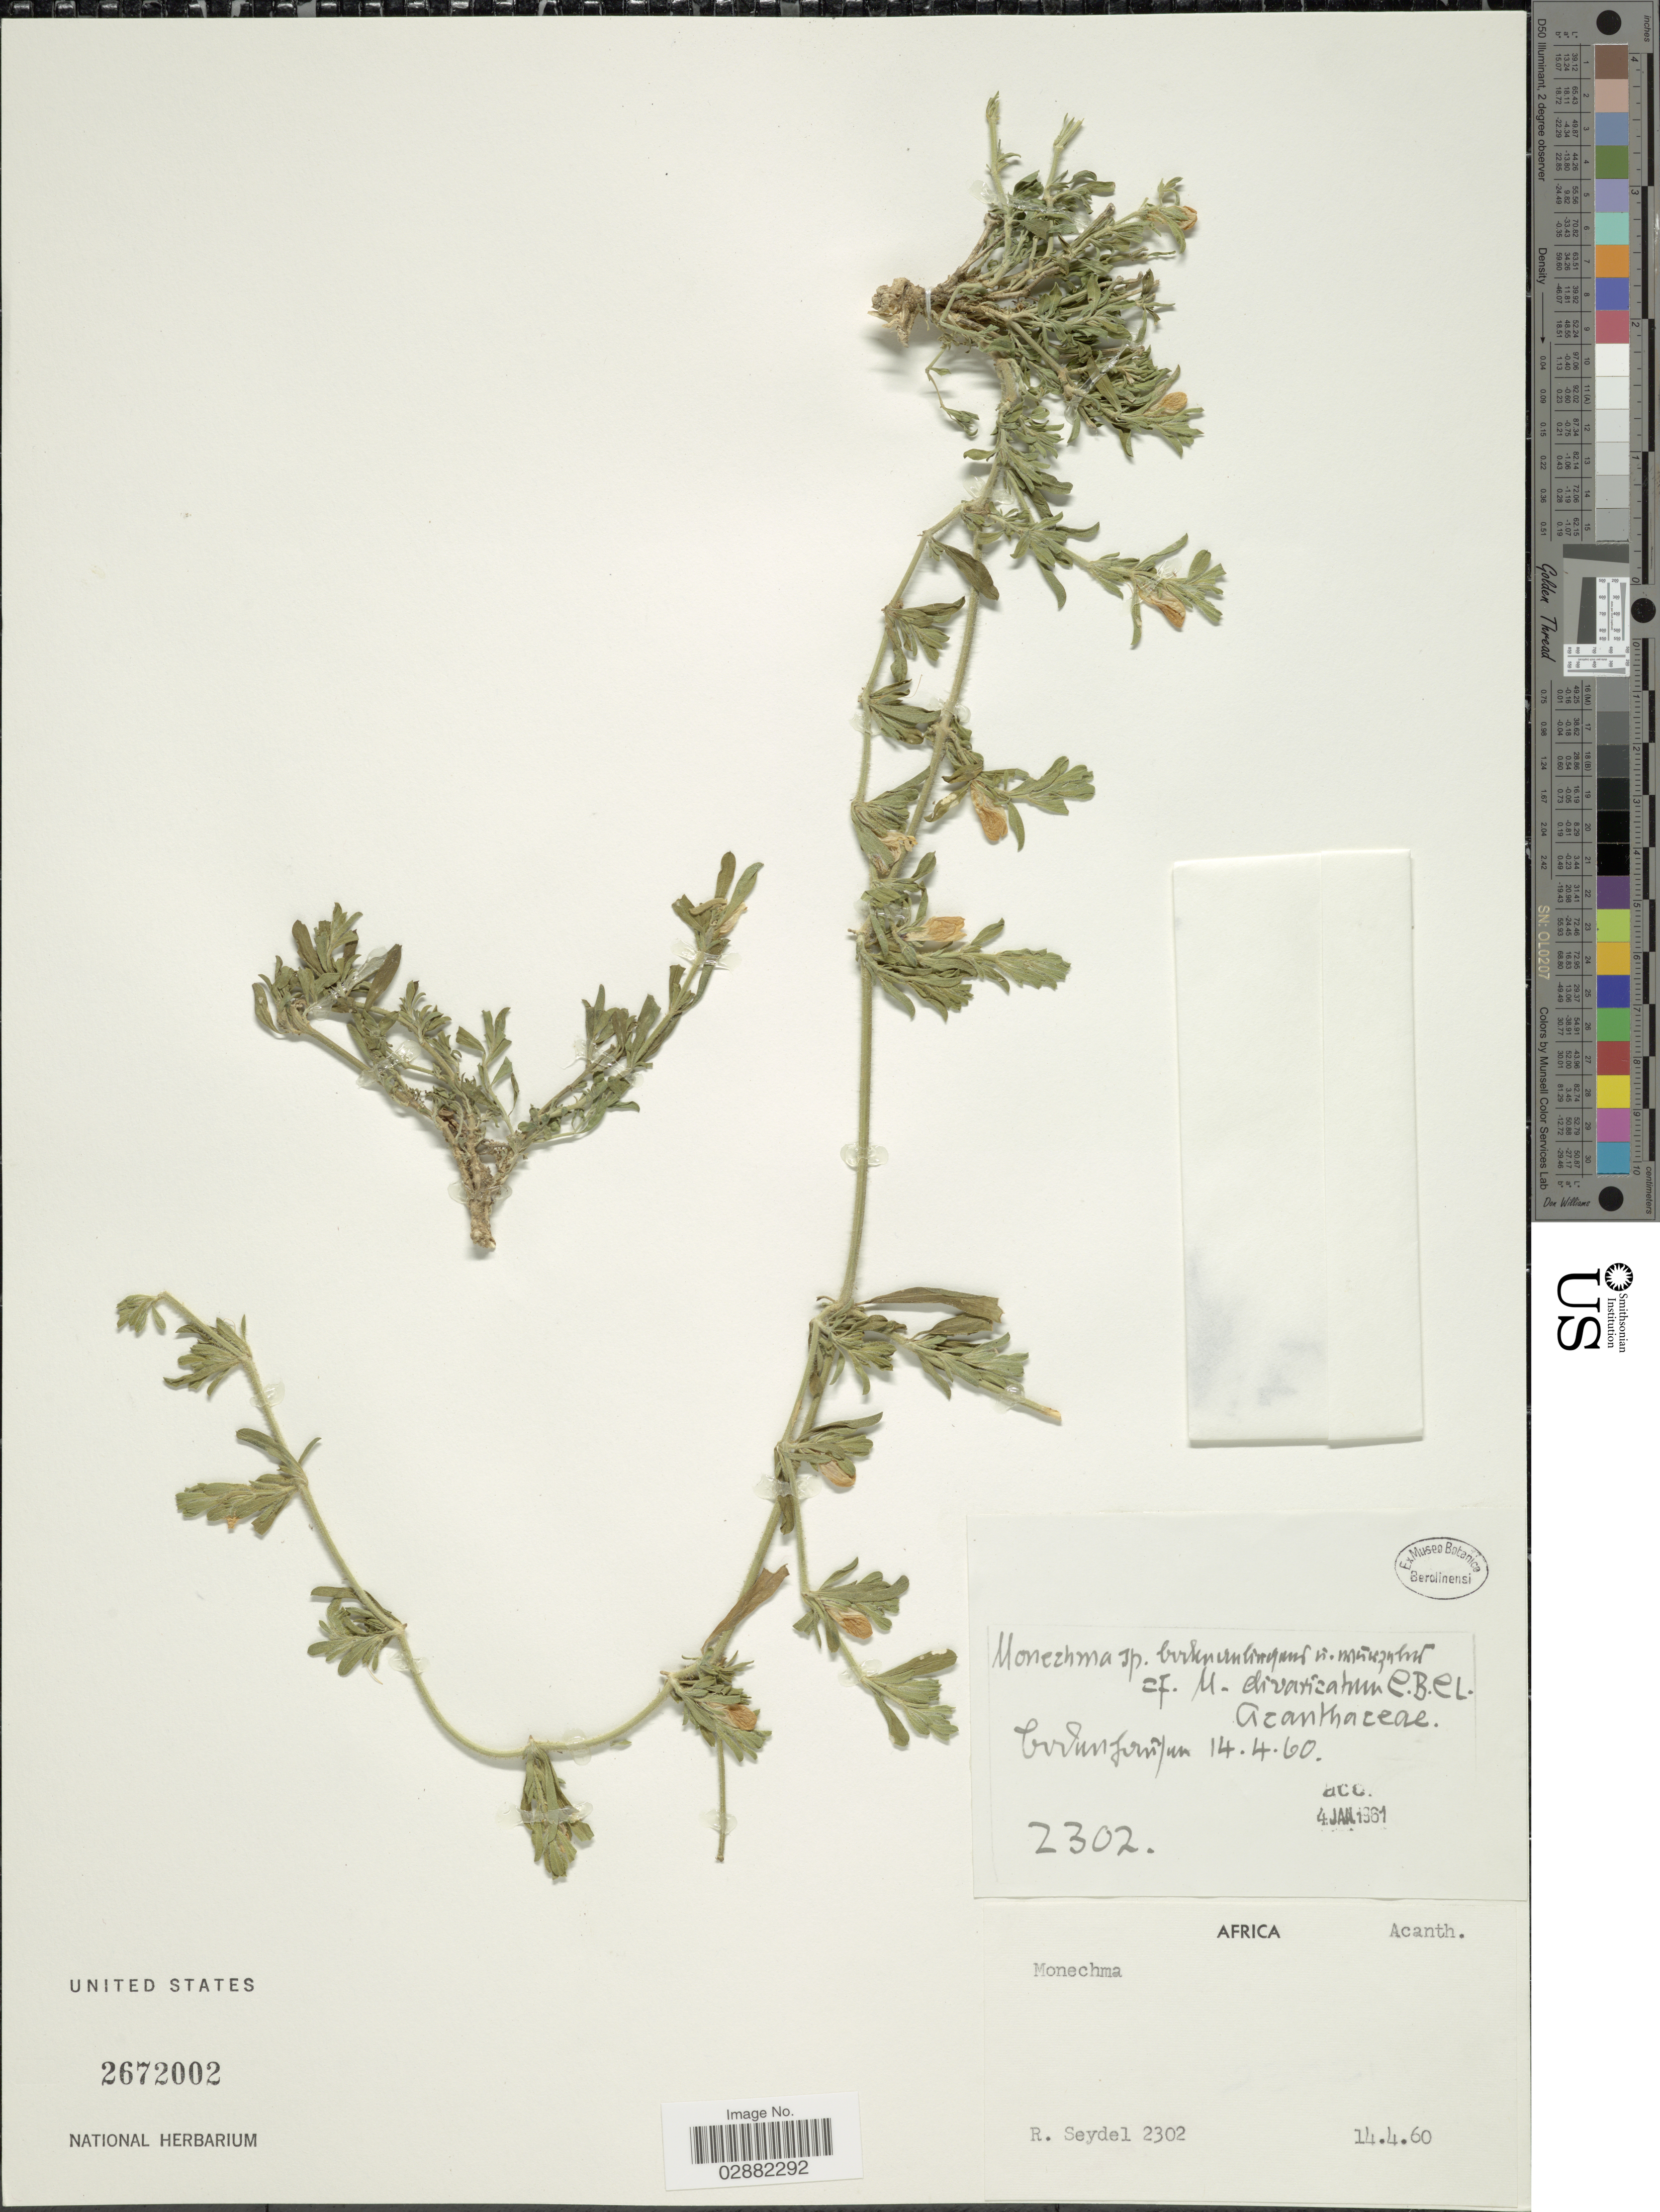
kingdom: Plantae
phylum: Tracheophyta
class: Magnoliopsida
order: Lamiales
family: Acanthaceae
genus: Justicia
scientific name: Justicia divaricata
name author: Willd. ex Nees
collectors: R. Seydel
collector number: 2302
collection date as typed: Transcribed d/m/y: 14/4/60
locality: Africa. [illegible text].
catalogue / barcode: US 2672002